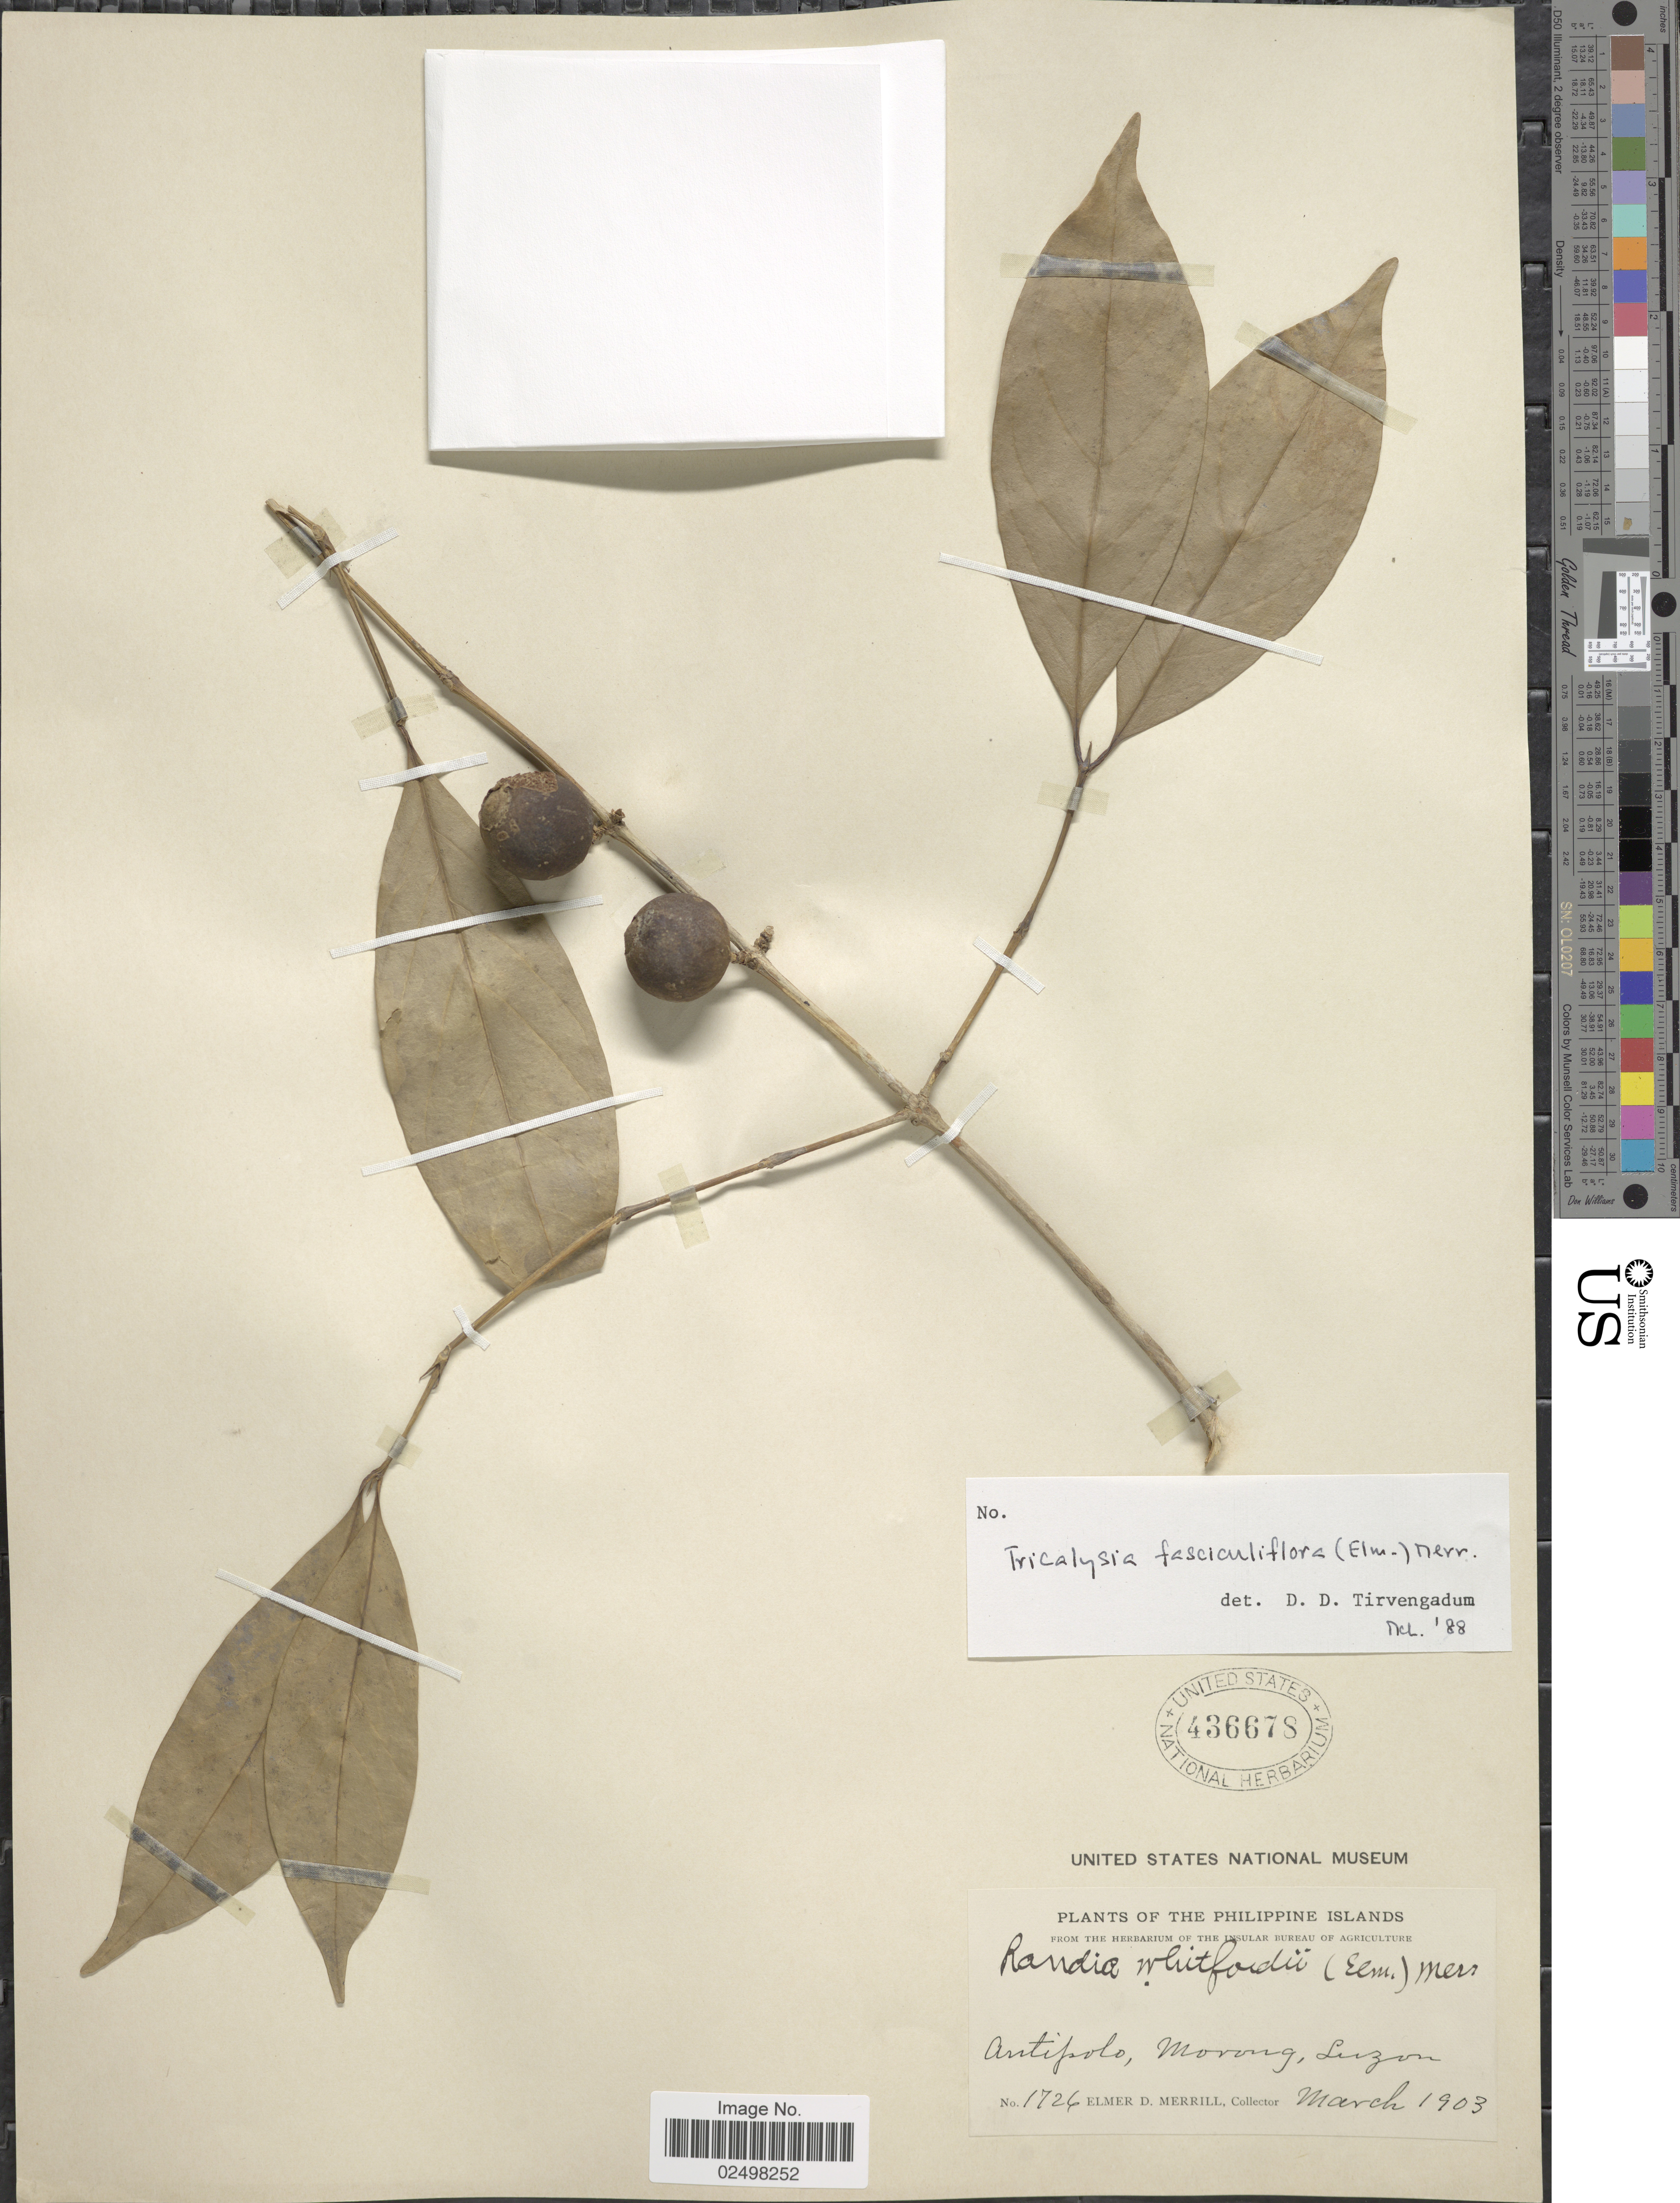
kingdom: Plantae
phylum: Tracheophyta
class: Magnoliopsida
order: Gentianales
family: Rubiaceae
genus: Tricalysia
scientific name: Tricalysia fasciculiflora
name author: (Elmer) Merr.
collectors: E. D. Merrill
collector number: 1726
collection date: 1903-03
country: Philippines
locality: Antipolo, Morong, Luzon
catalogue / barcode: US 436678